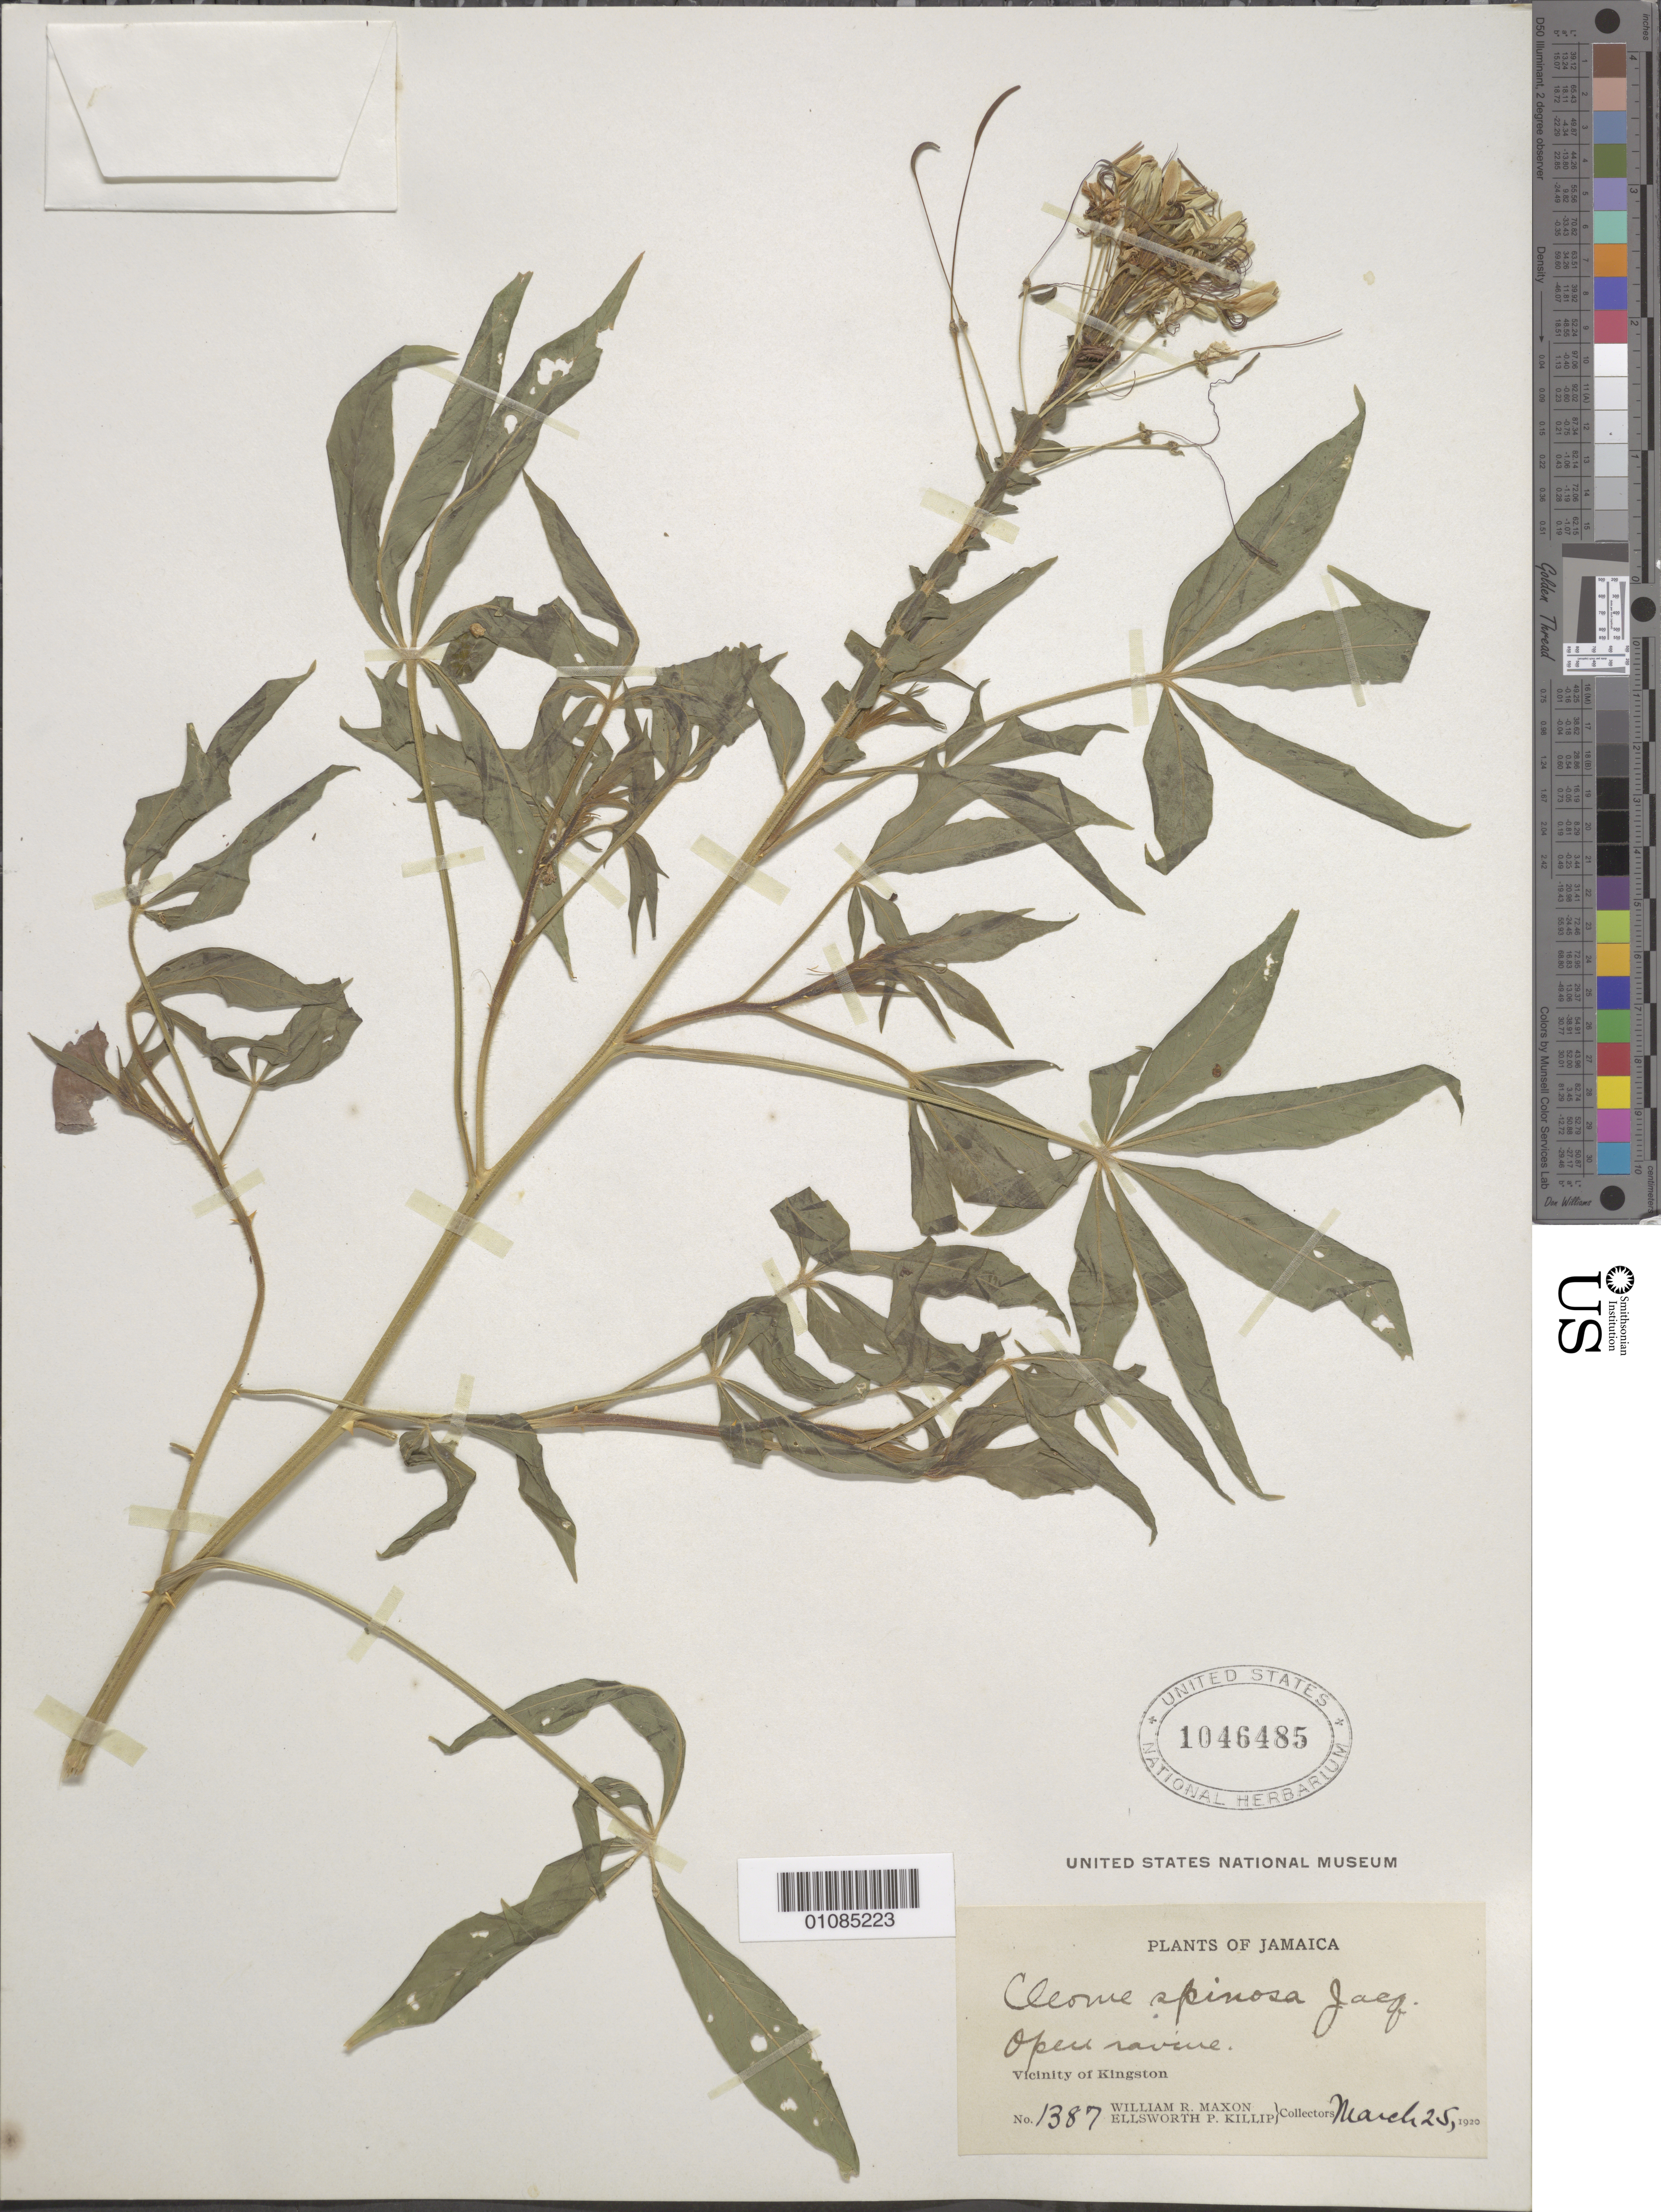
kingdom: Plantae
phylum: Tracheophyta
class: Magnoliopsida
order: Brassicales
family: Cleomaceae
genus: Tarenaya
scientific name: Tarenaya spinosa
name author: (Jacq.) Raf.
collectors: W. R. Maxon & E. P. Killip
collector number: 1387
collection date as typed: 25 Mar 1920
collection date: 1920-03-25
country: Jamaica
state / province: Kingston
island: Jamaica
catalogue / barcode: US 1046485